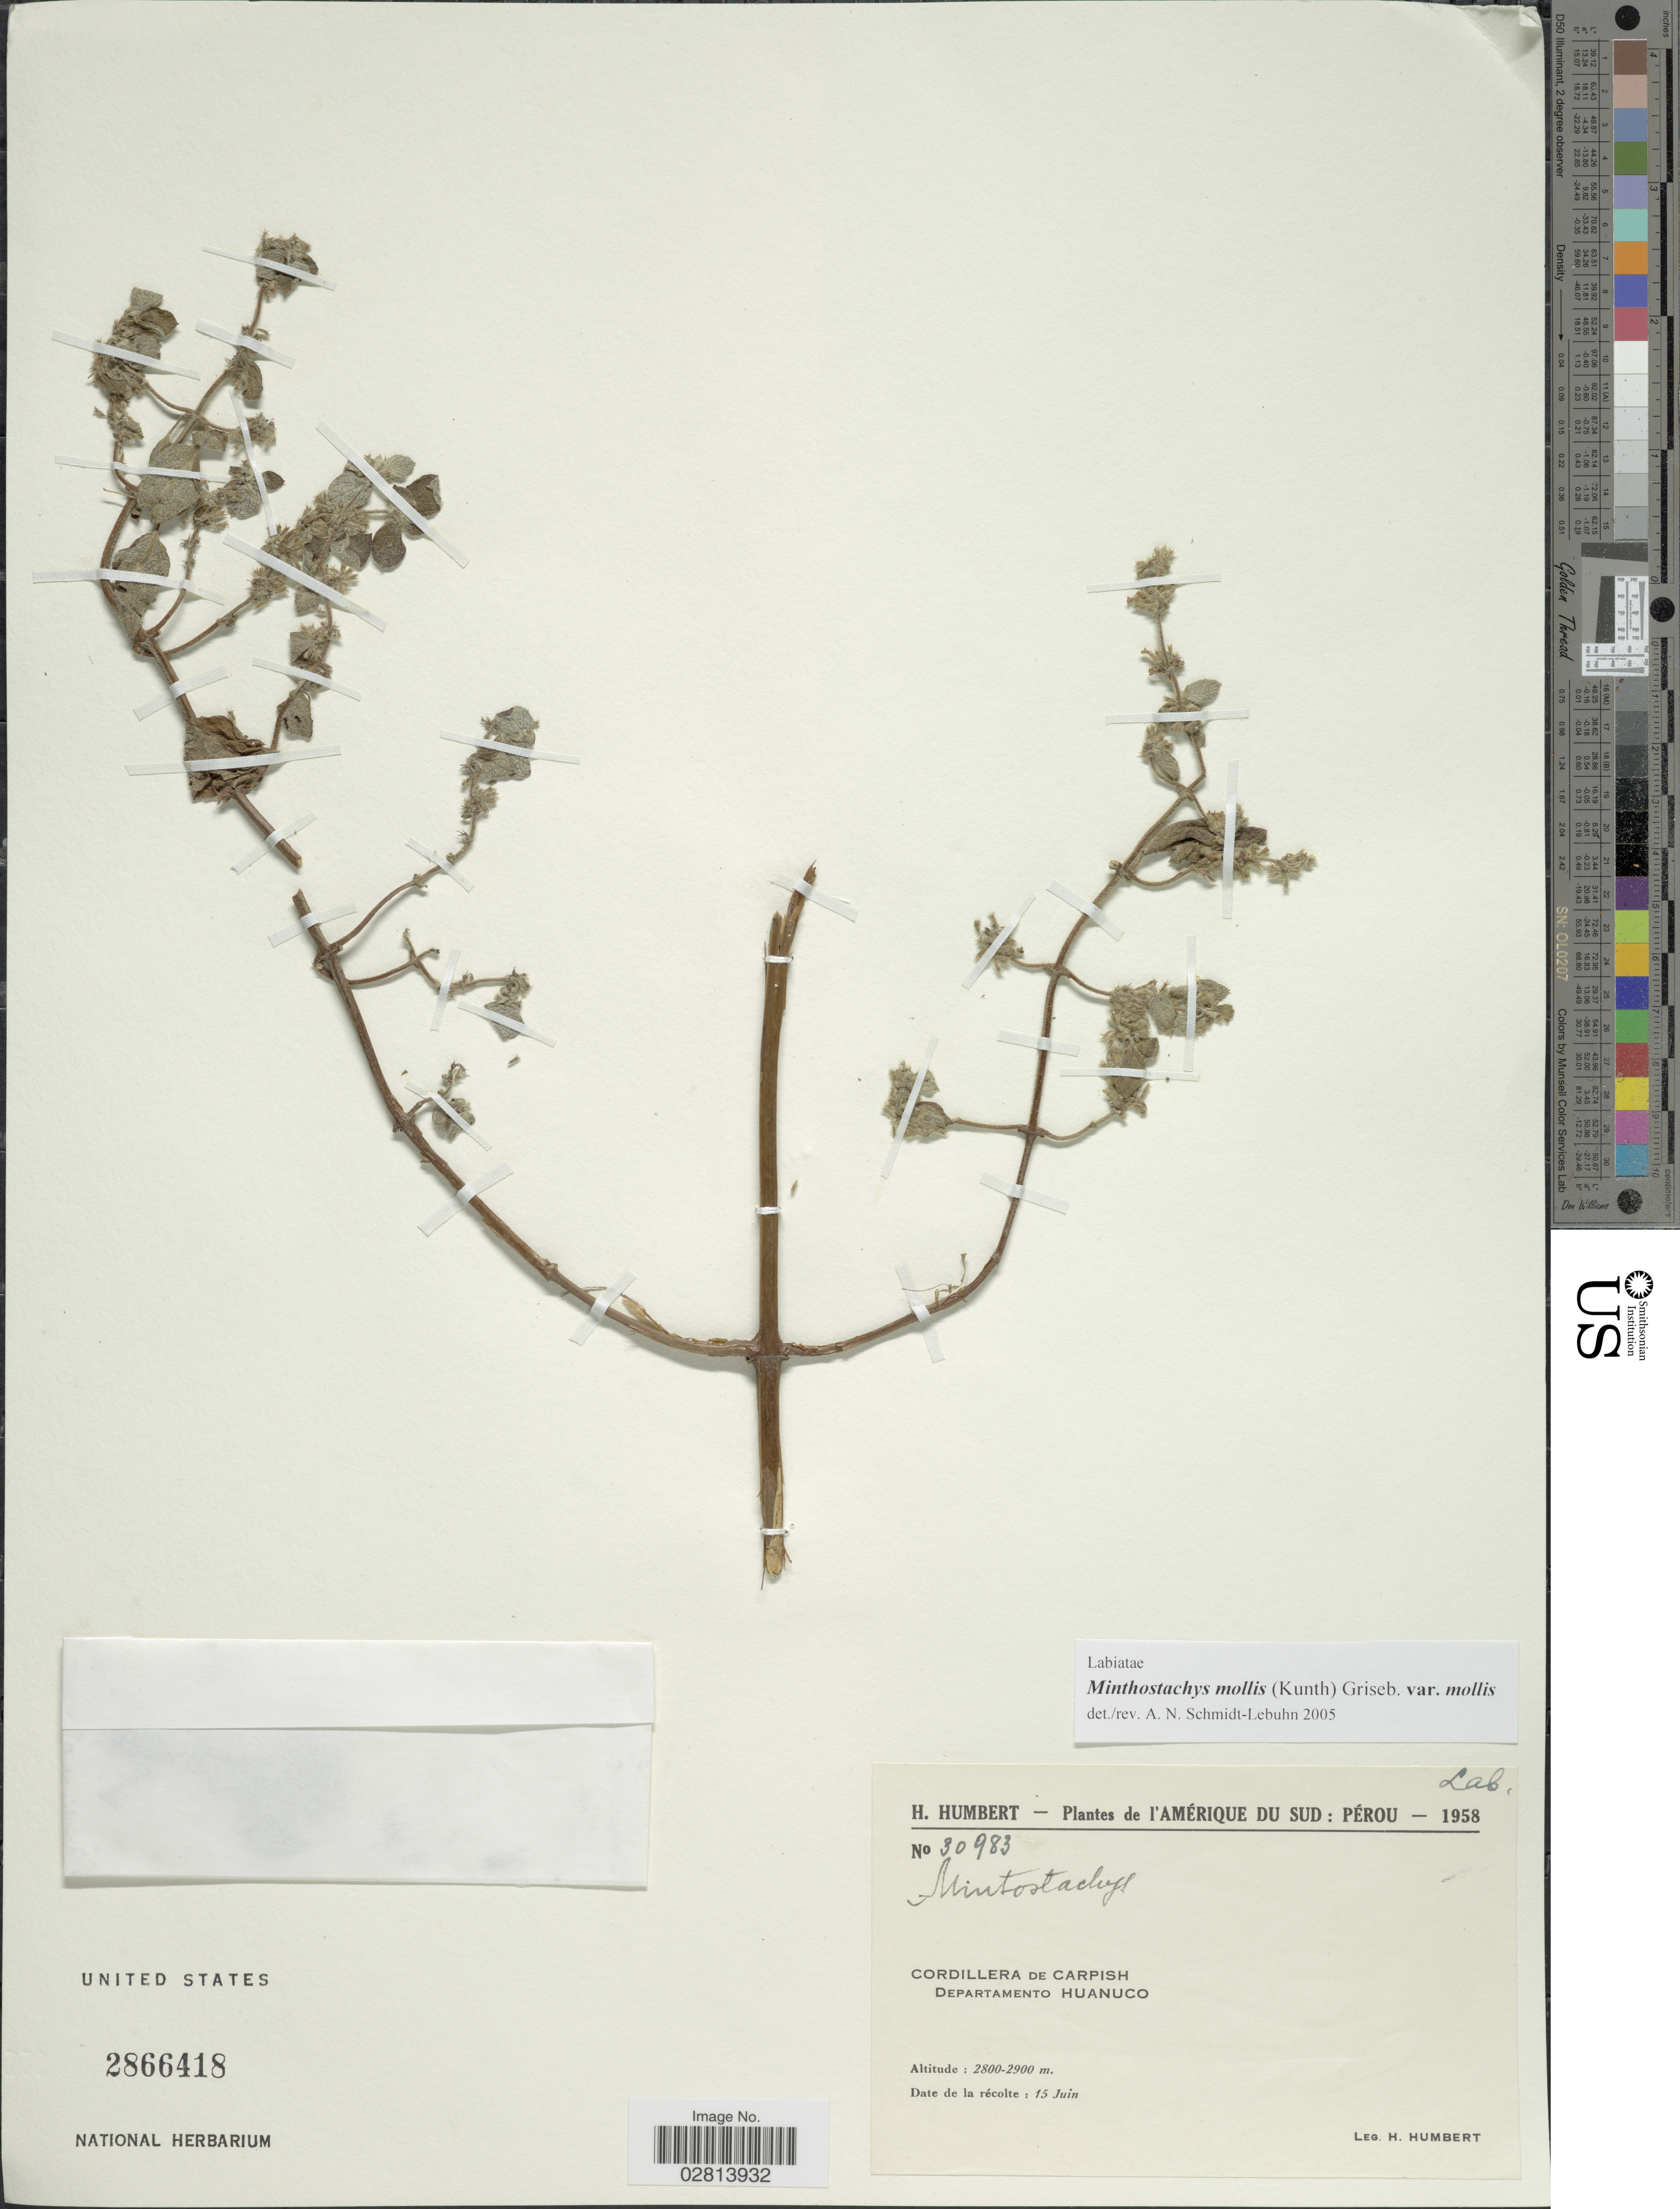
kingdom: Plantae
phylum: Tracheophyta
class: Magnoliopsida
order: Lamiales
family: Lamiaceae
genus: Minthostachys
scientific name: Minthostachys mollis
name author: (Kunth) Griseb.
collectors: H. Humbert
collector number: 30983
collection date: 1958-06-15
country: Peru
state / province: Huánuco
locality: L'Amérique du Sud: Pérou, Cordillera de Carpish, Departamento Huanuco.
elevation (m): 2800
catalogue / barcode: US 2866418